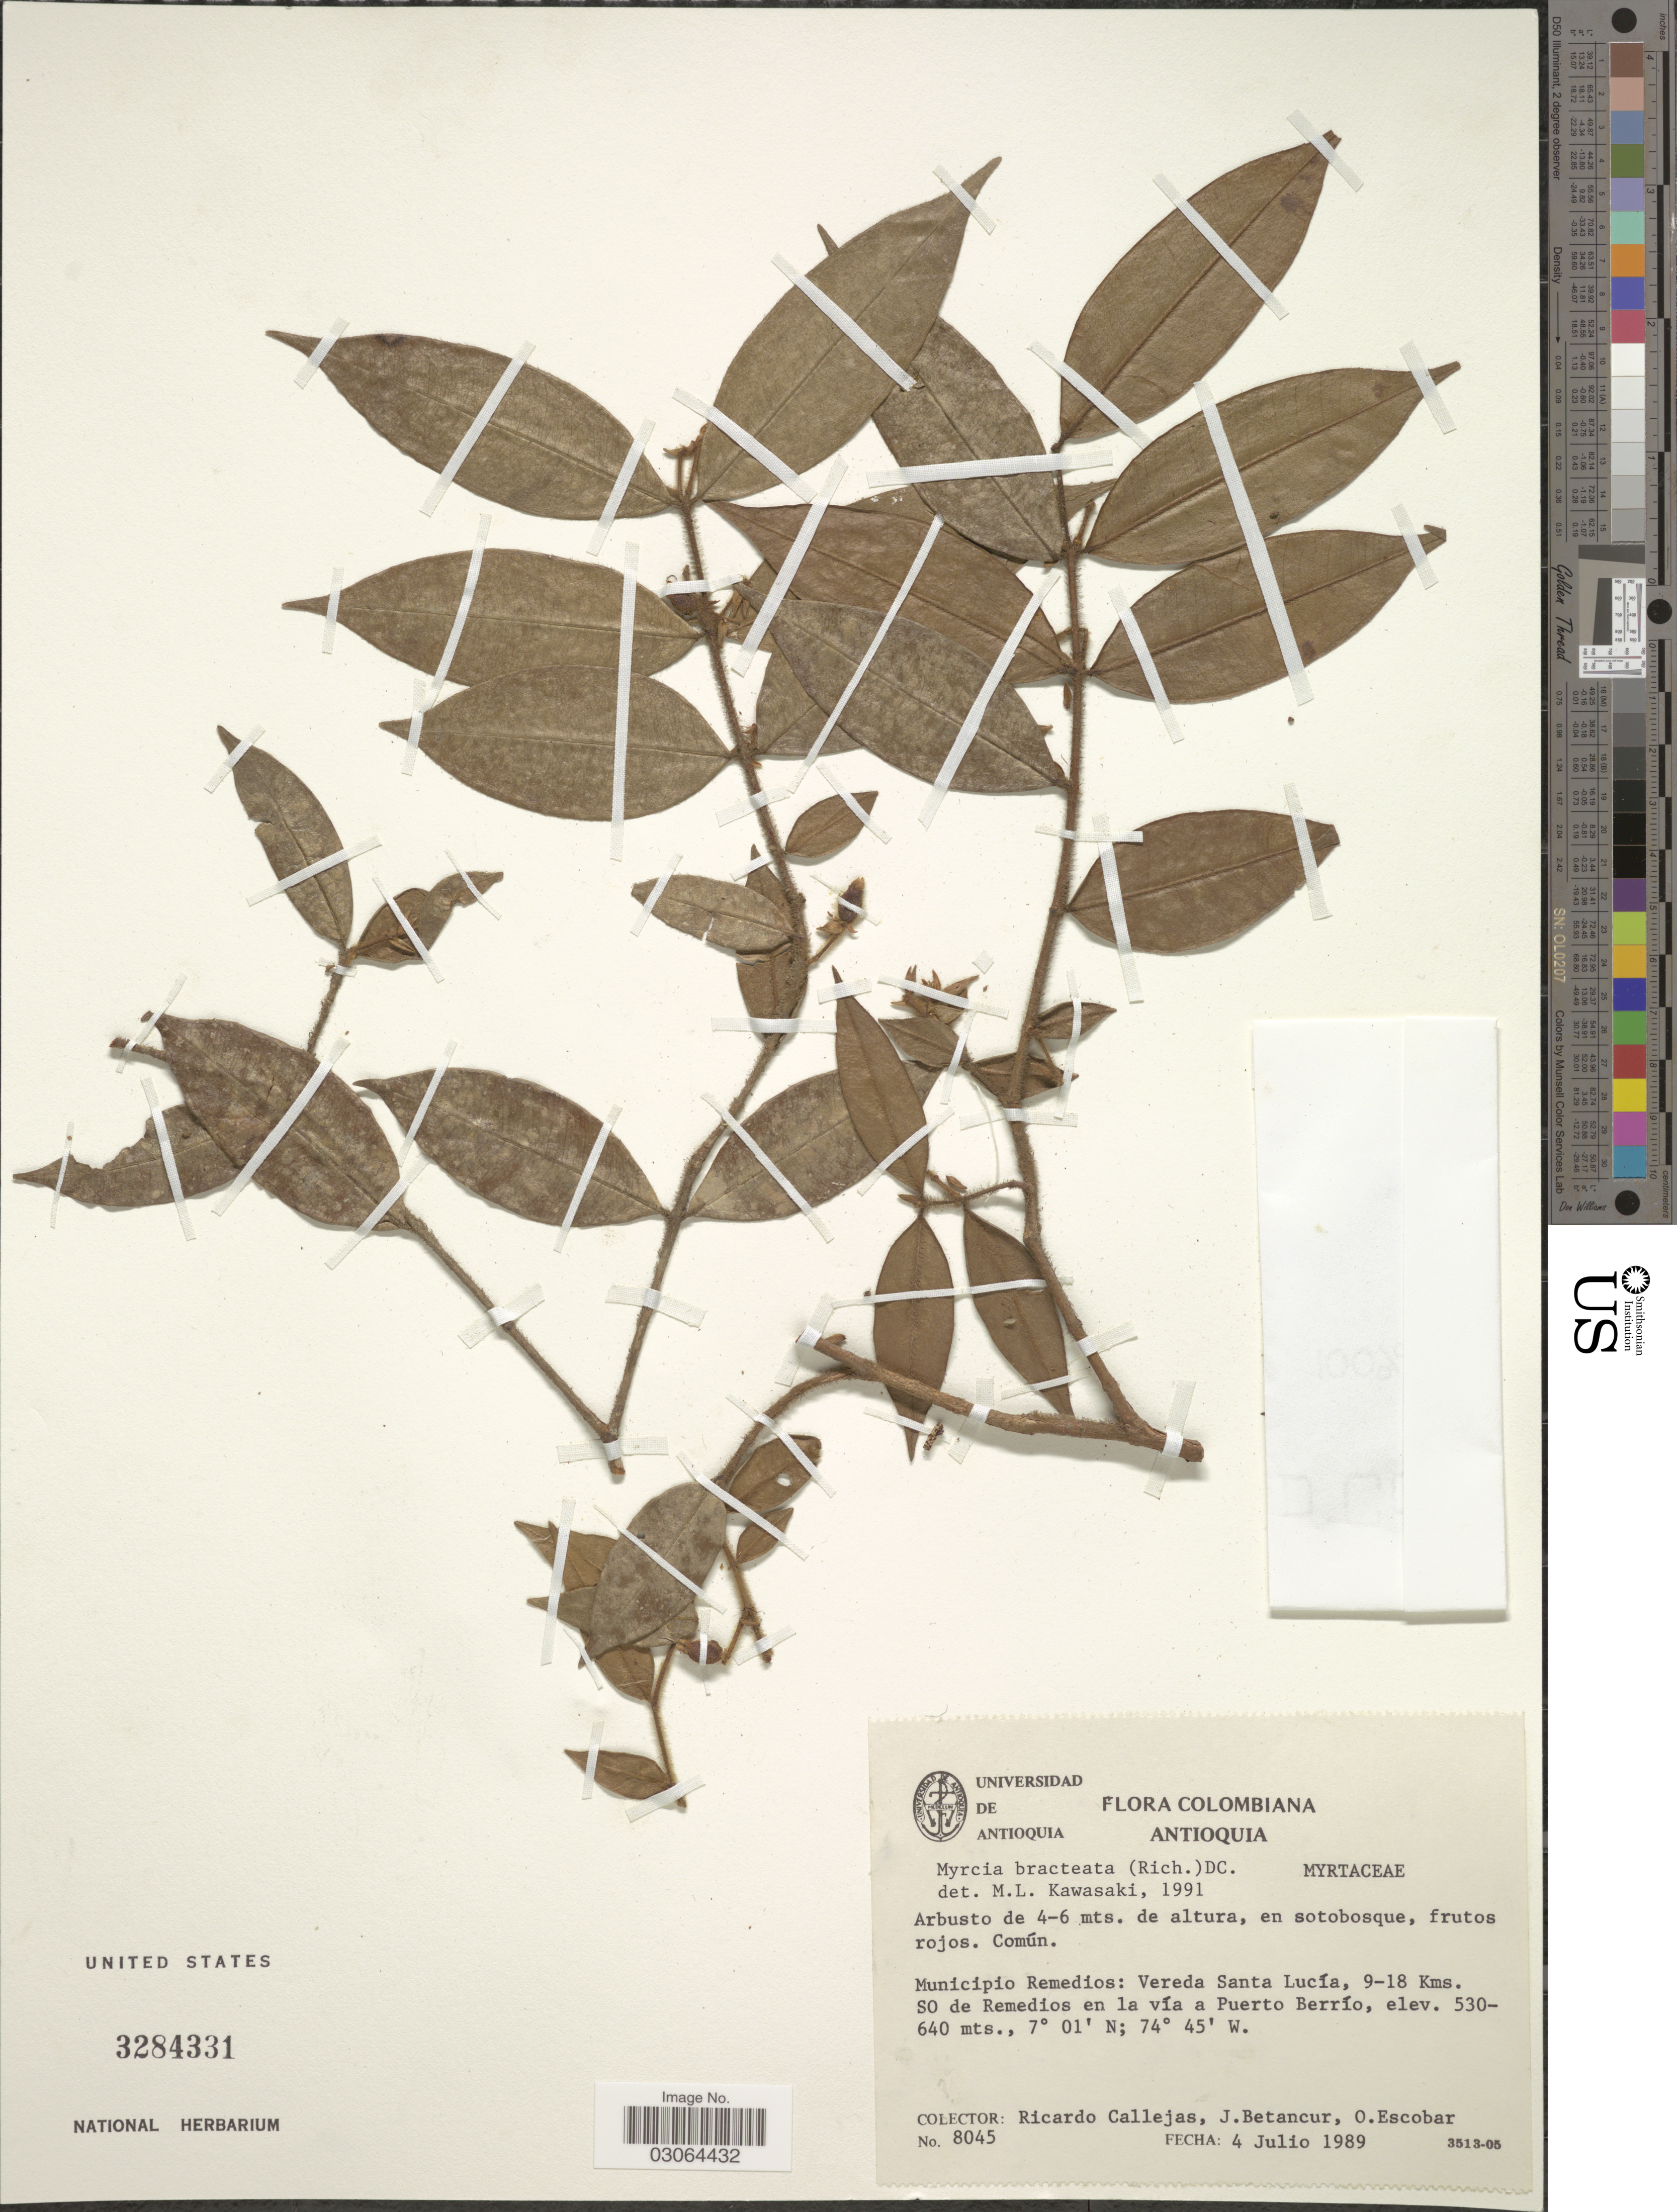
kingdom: Plantae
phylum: Tracheophyta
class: Magnoliopsida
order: Myrtales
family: Myrtaceae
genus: Myrcia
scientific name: Myrcia bracteata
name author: (Rich.) DC.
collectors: R. Callejas, J. Betancur & O. Escobar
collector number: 8045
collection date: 1989-07-04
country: Colombia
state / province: Antioquia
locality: Municipio Remedios: Vereda Santa Lucía, 9-18 Kms. SO de Remedios en la vía a Puerto Berrío.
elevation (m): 530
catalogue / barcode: US 3284331